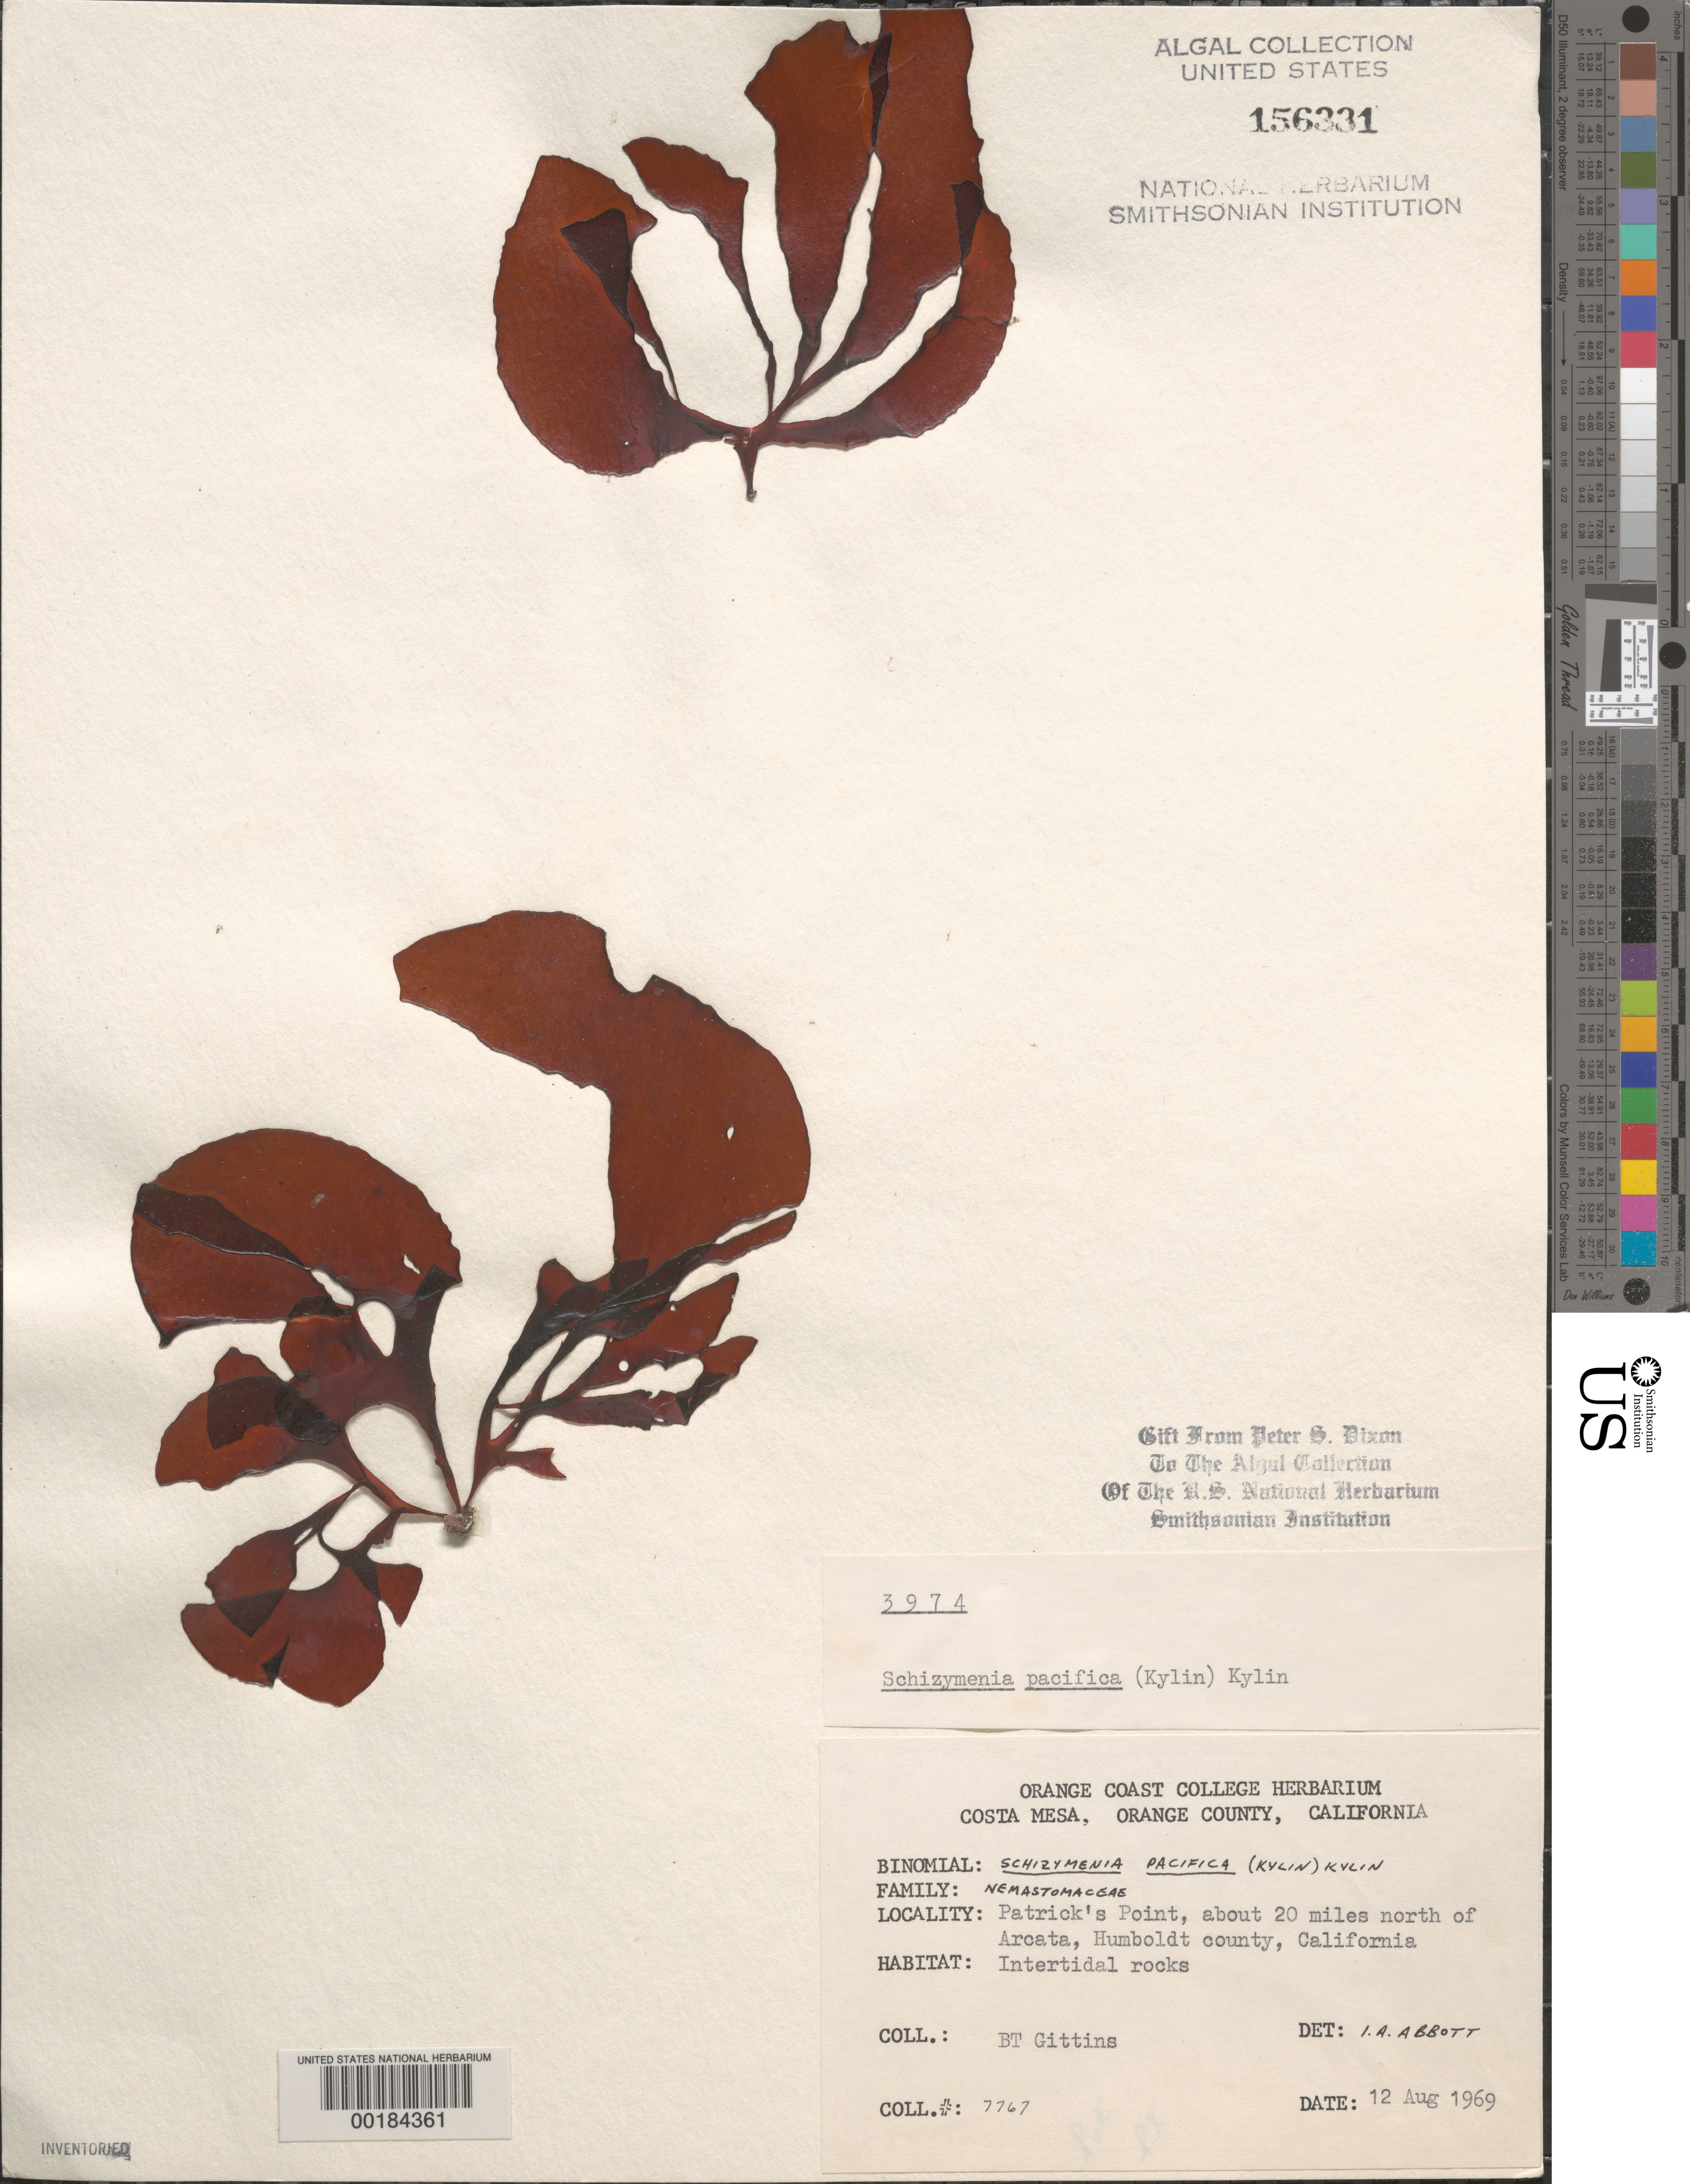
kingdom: Plantae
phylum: Rhodophyta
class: Florideophyceae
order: Nemastomatales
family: Schizymeniaceae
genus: Schizymenia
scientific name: Schizymenia pacifica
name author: (Kylin) Kylin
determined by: Abbott, Isabella A.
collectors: B. Gittins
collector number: BTG 7767 & PSD 3974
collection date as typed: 12 Aug 1969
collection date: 1969-08-12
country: United States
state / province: California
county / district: Humboldt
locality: Patrick's Point, ca. 20 miles north of Arcata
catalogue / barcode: US 156331